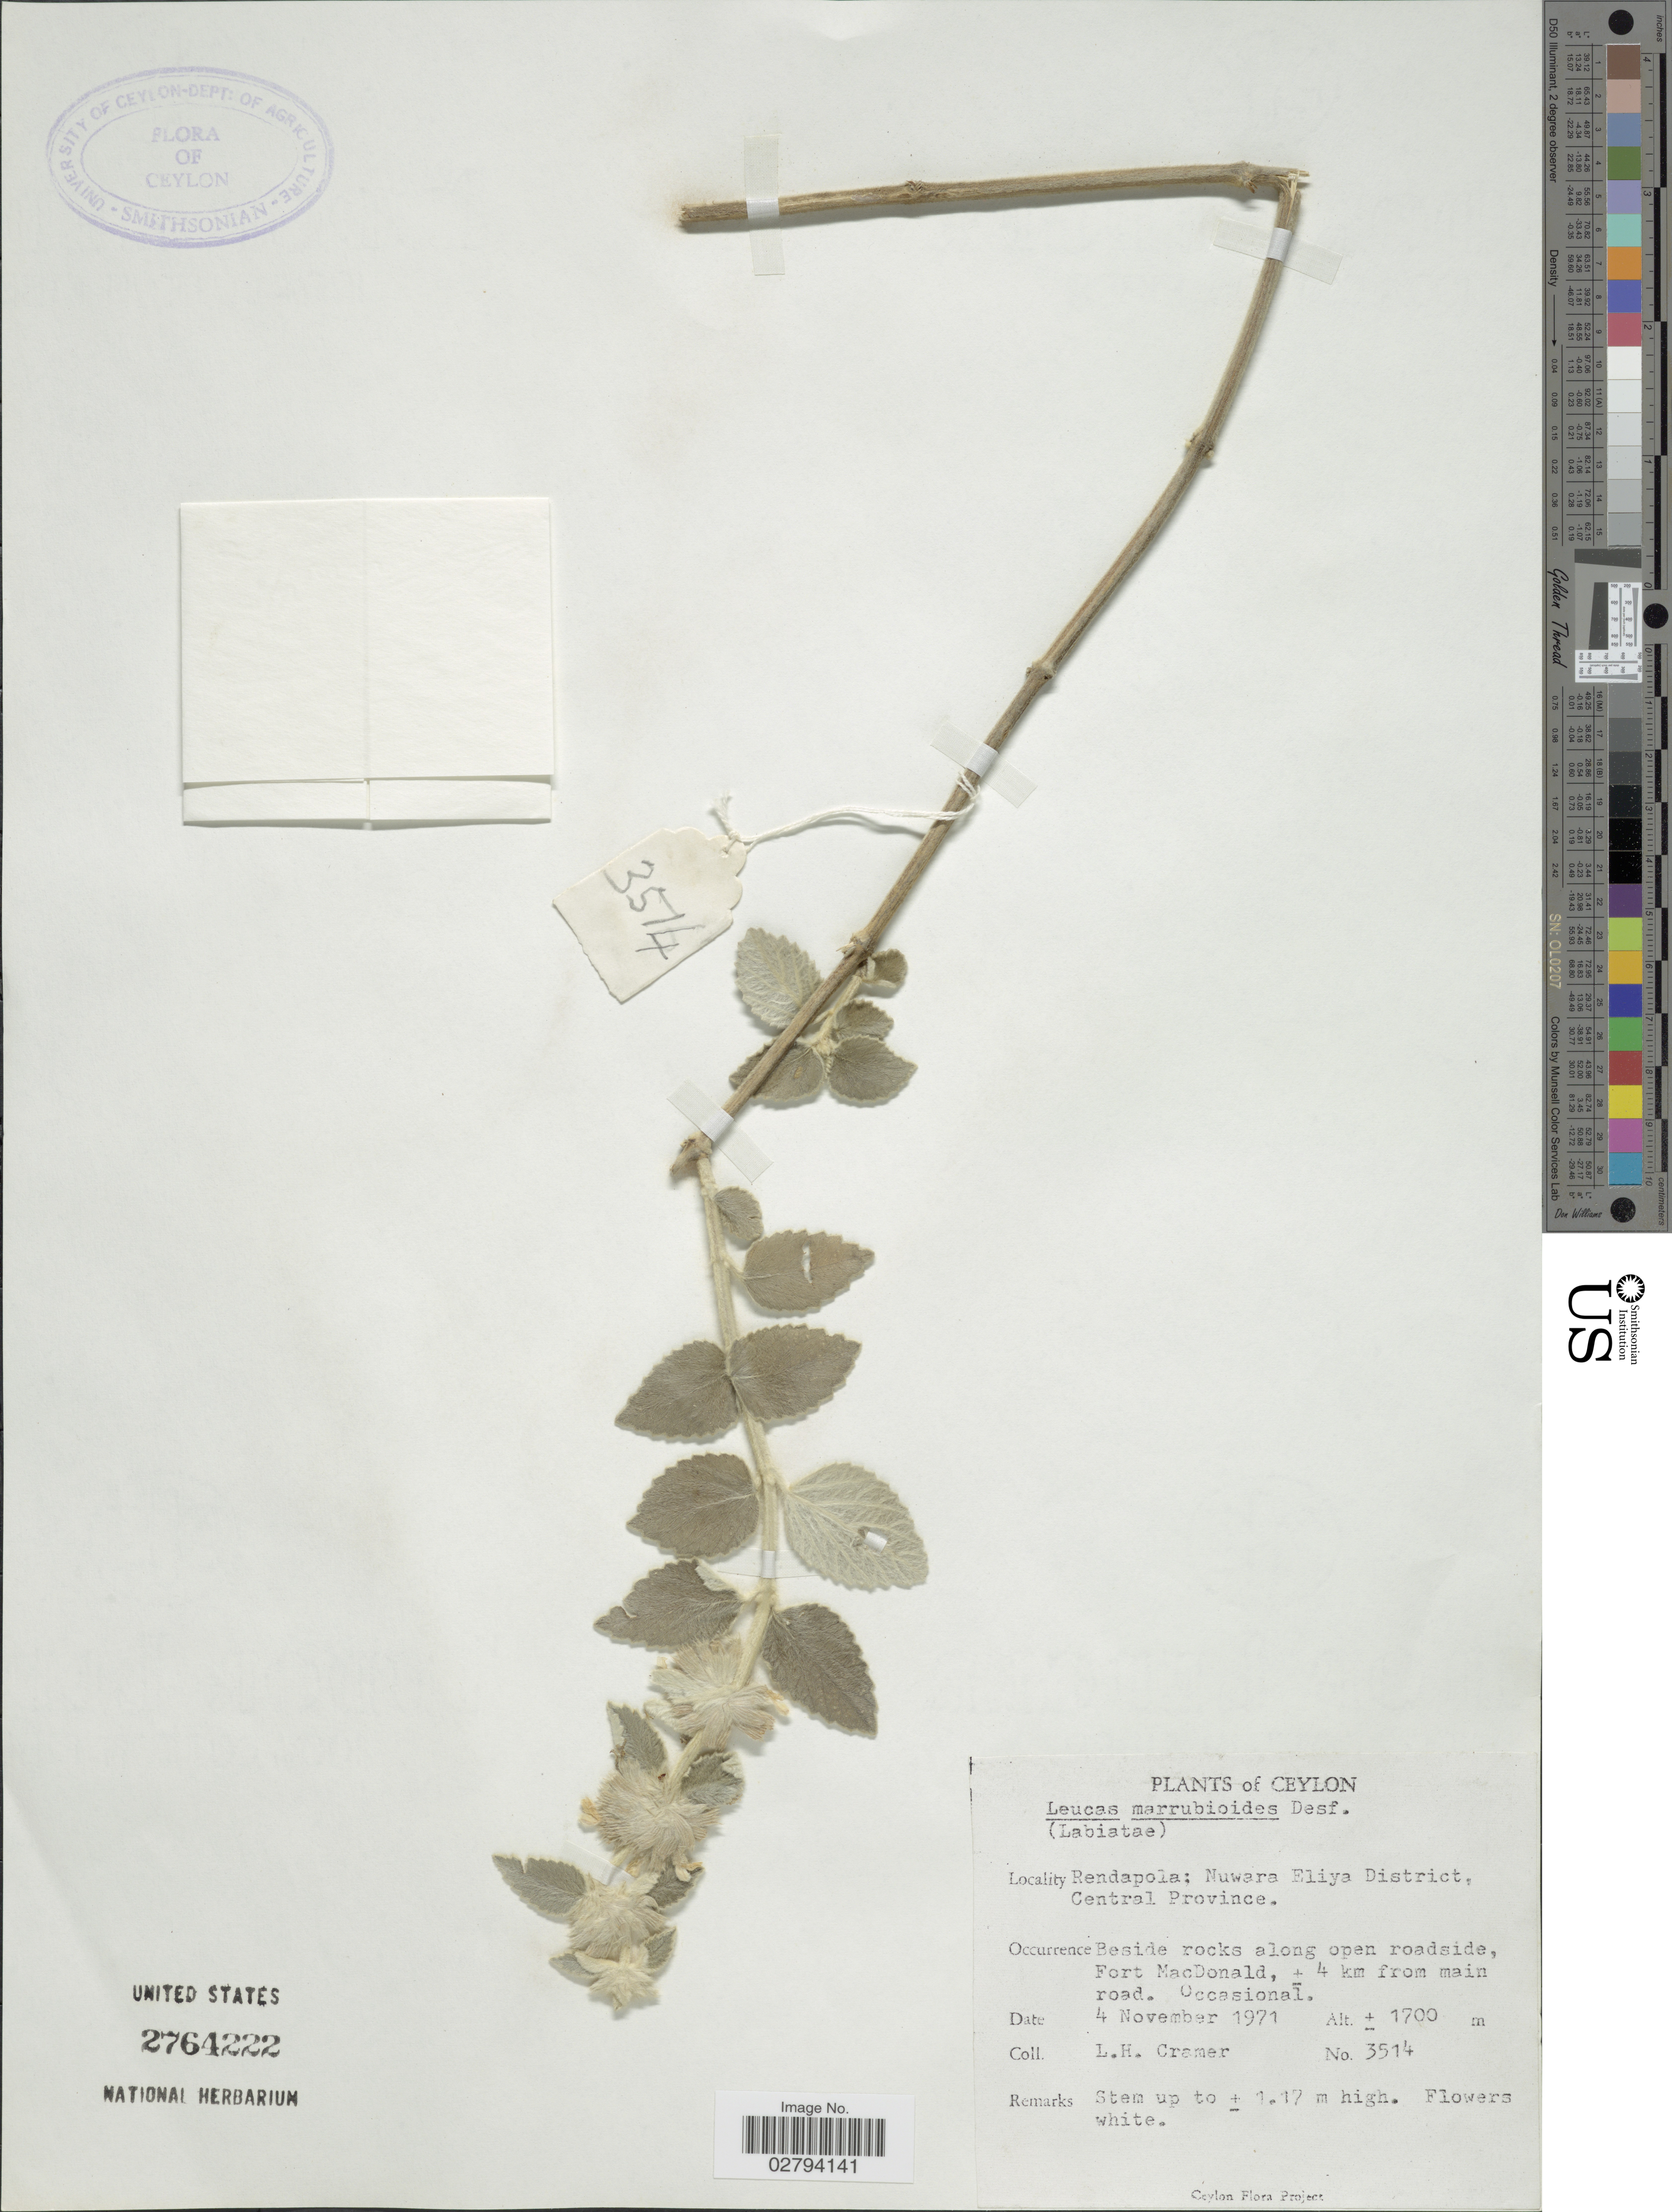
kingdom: Plantae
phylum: Tracheophyta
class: Magnoliopsida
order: Lamiales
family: Lamiaceae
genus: Leucas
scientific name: Leucas marrubioides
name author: Desf.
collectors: L. H. Cramer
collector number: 3514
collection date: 1971-11-04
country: Sri Lanka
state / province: Central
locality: Ceylon, Rendapola; Nuwara Eliya District, Central Province, Beside rocks along open roadside, Fort MacDonald, ± 4 km from main road.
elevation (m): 1700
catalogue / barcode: US 2764222